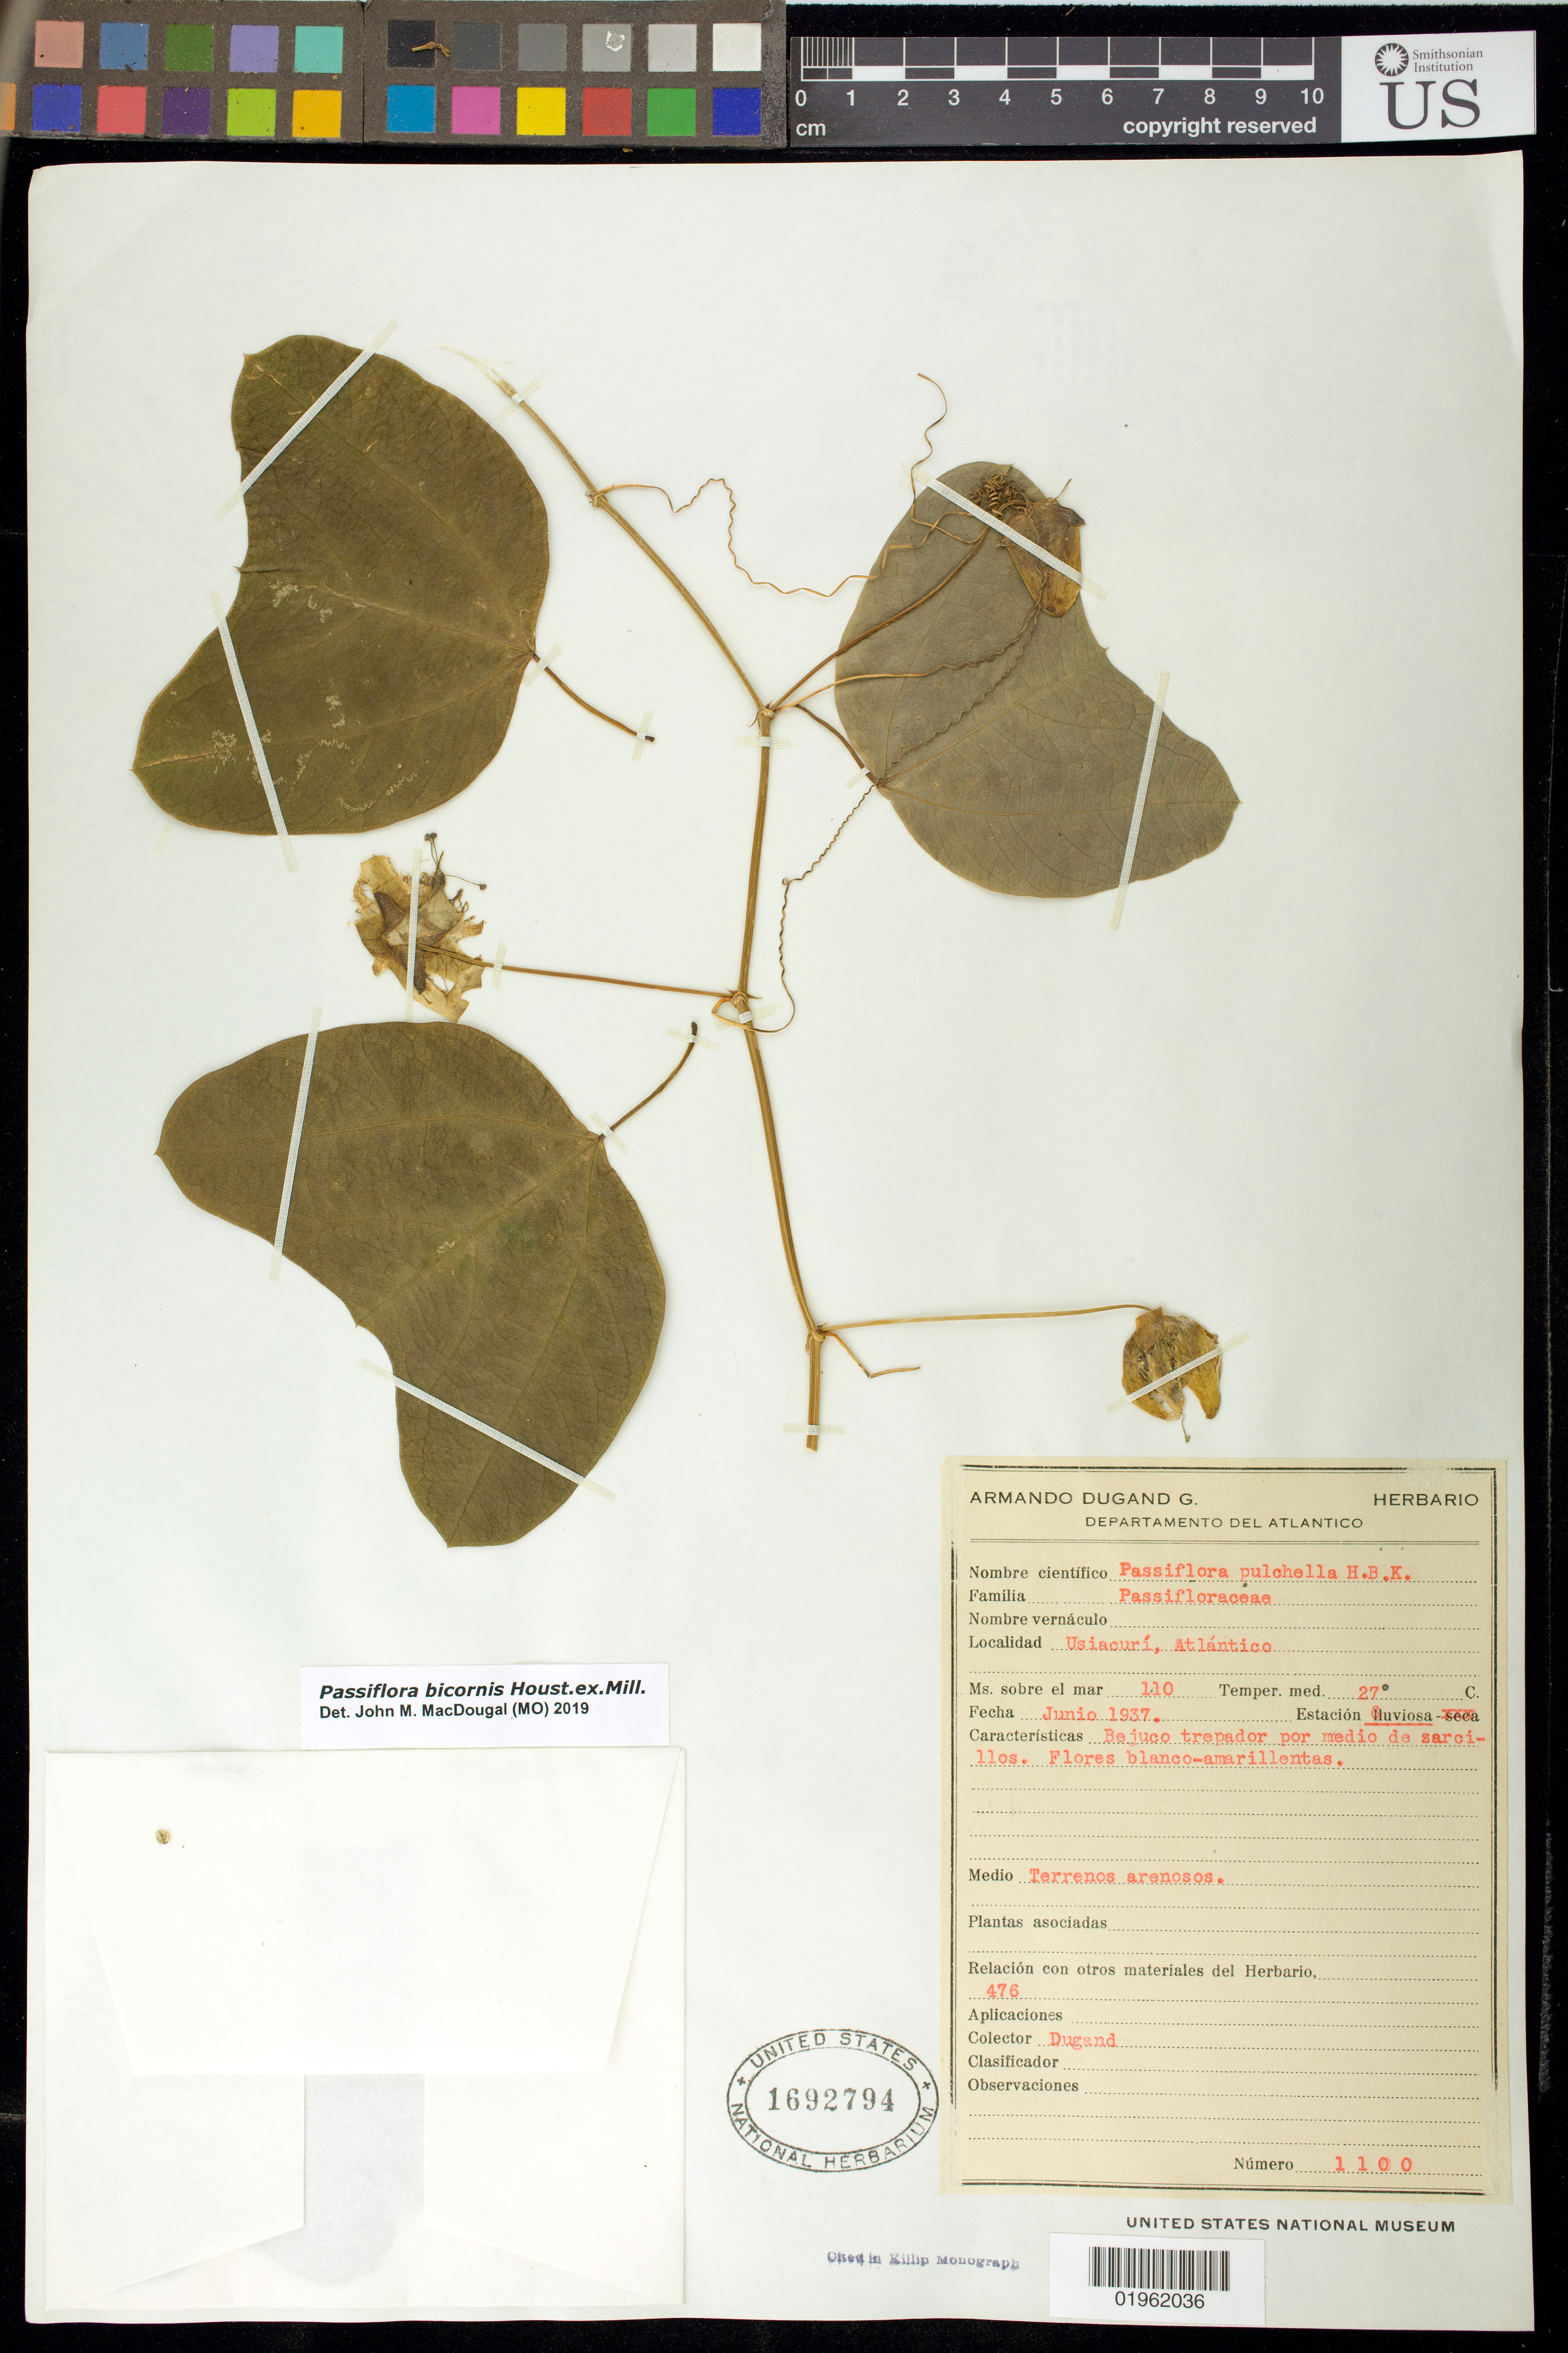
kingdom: Plantae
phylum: Tracheophyta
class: Magnoliopsida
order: Malpighiales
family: Passifloraceae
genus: Passiflora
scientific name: Passiflora bicornis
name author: Houst. ex Mill.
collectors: Dugand, --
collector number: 1100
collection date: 1937-06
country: Colombia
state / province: Atlántico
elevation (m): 70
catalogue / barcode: US 1692794